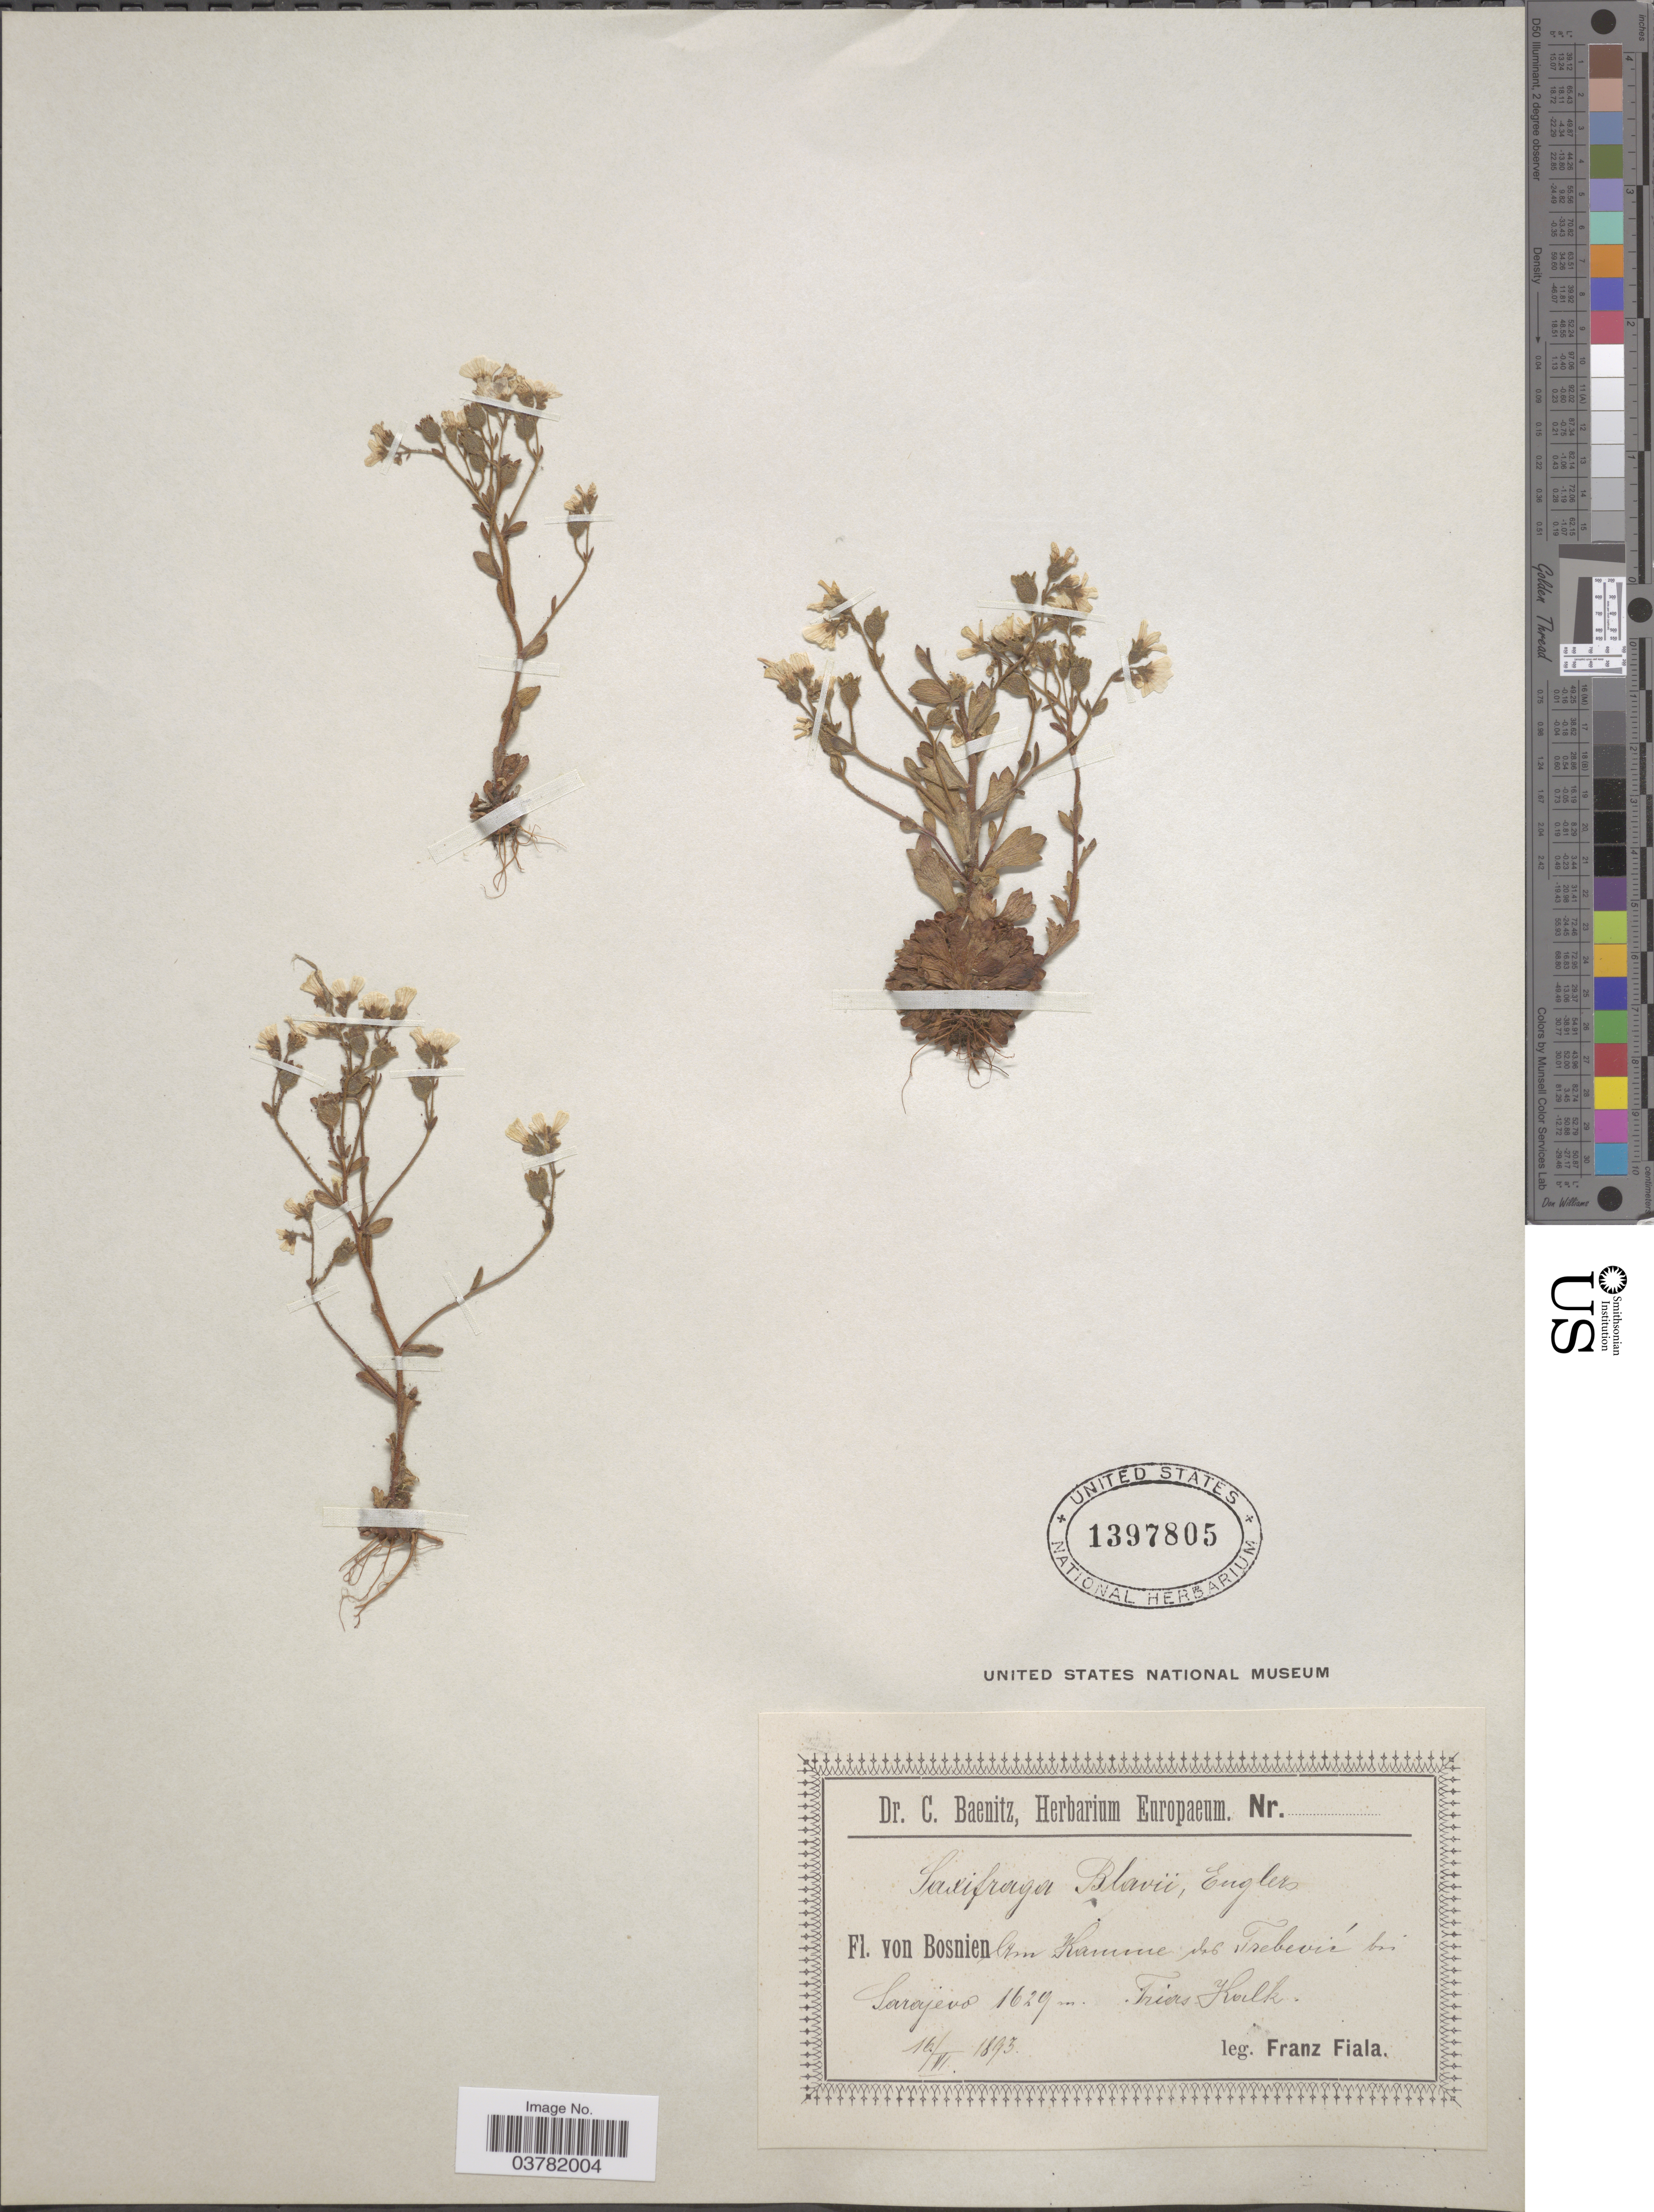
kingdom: Plantae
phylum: Tracheophyta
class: Magnoliopsida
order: Saxifragales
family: Saxifragaceae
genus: Saxifraga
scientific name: Saxifraga blavii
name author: Beck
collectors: F. Fiala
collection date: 1893-06-16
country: Bosnia and Herzegovina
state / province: Federation of B&H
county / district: Sarajevo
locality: Fl. von Bosnien. Am Kamme[interpreted] [illegible text] Tirebevíc bei Sarajevo. Trias Kalk.[interpreted]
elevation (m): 1629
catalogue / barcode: US 1397805